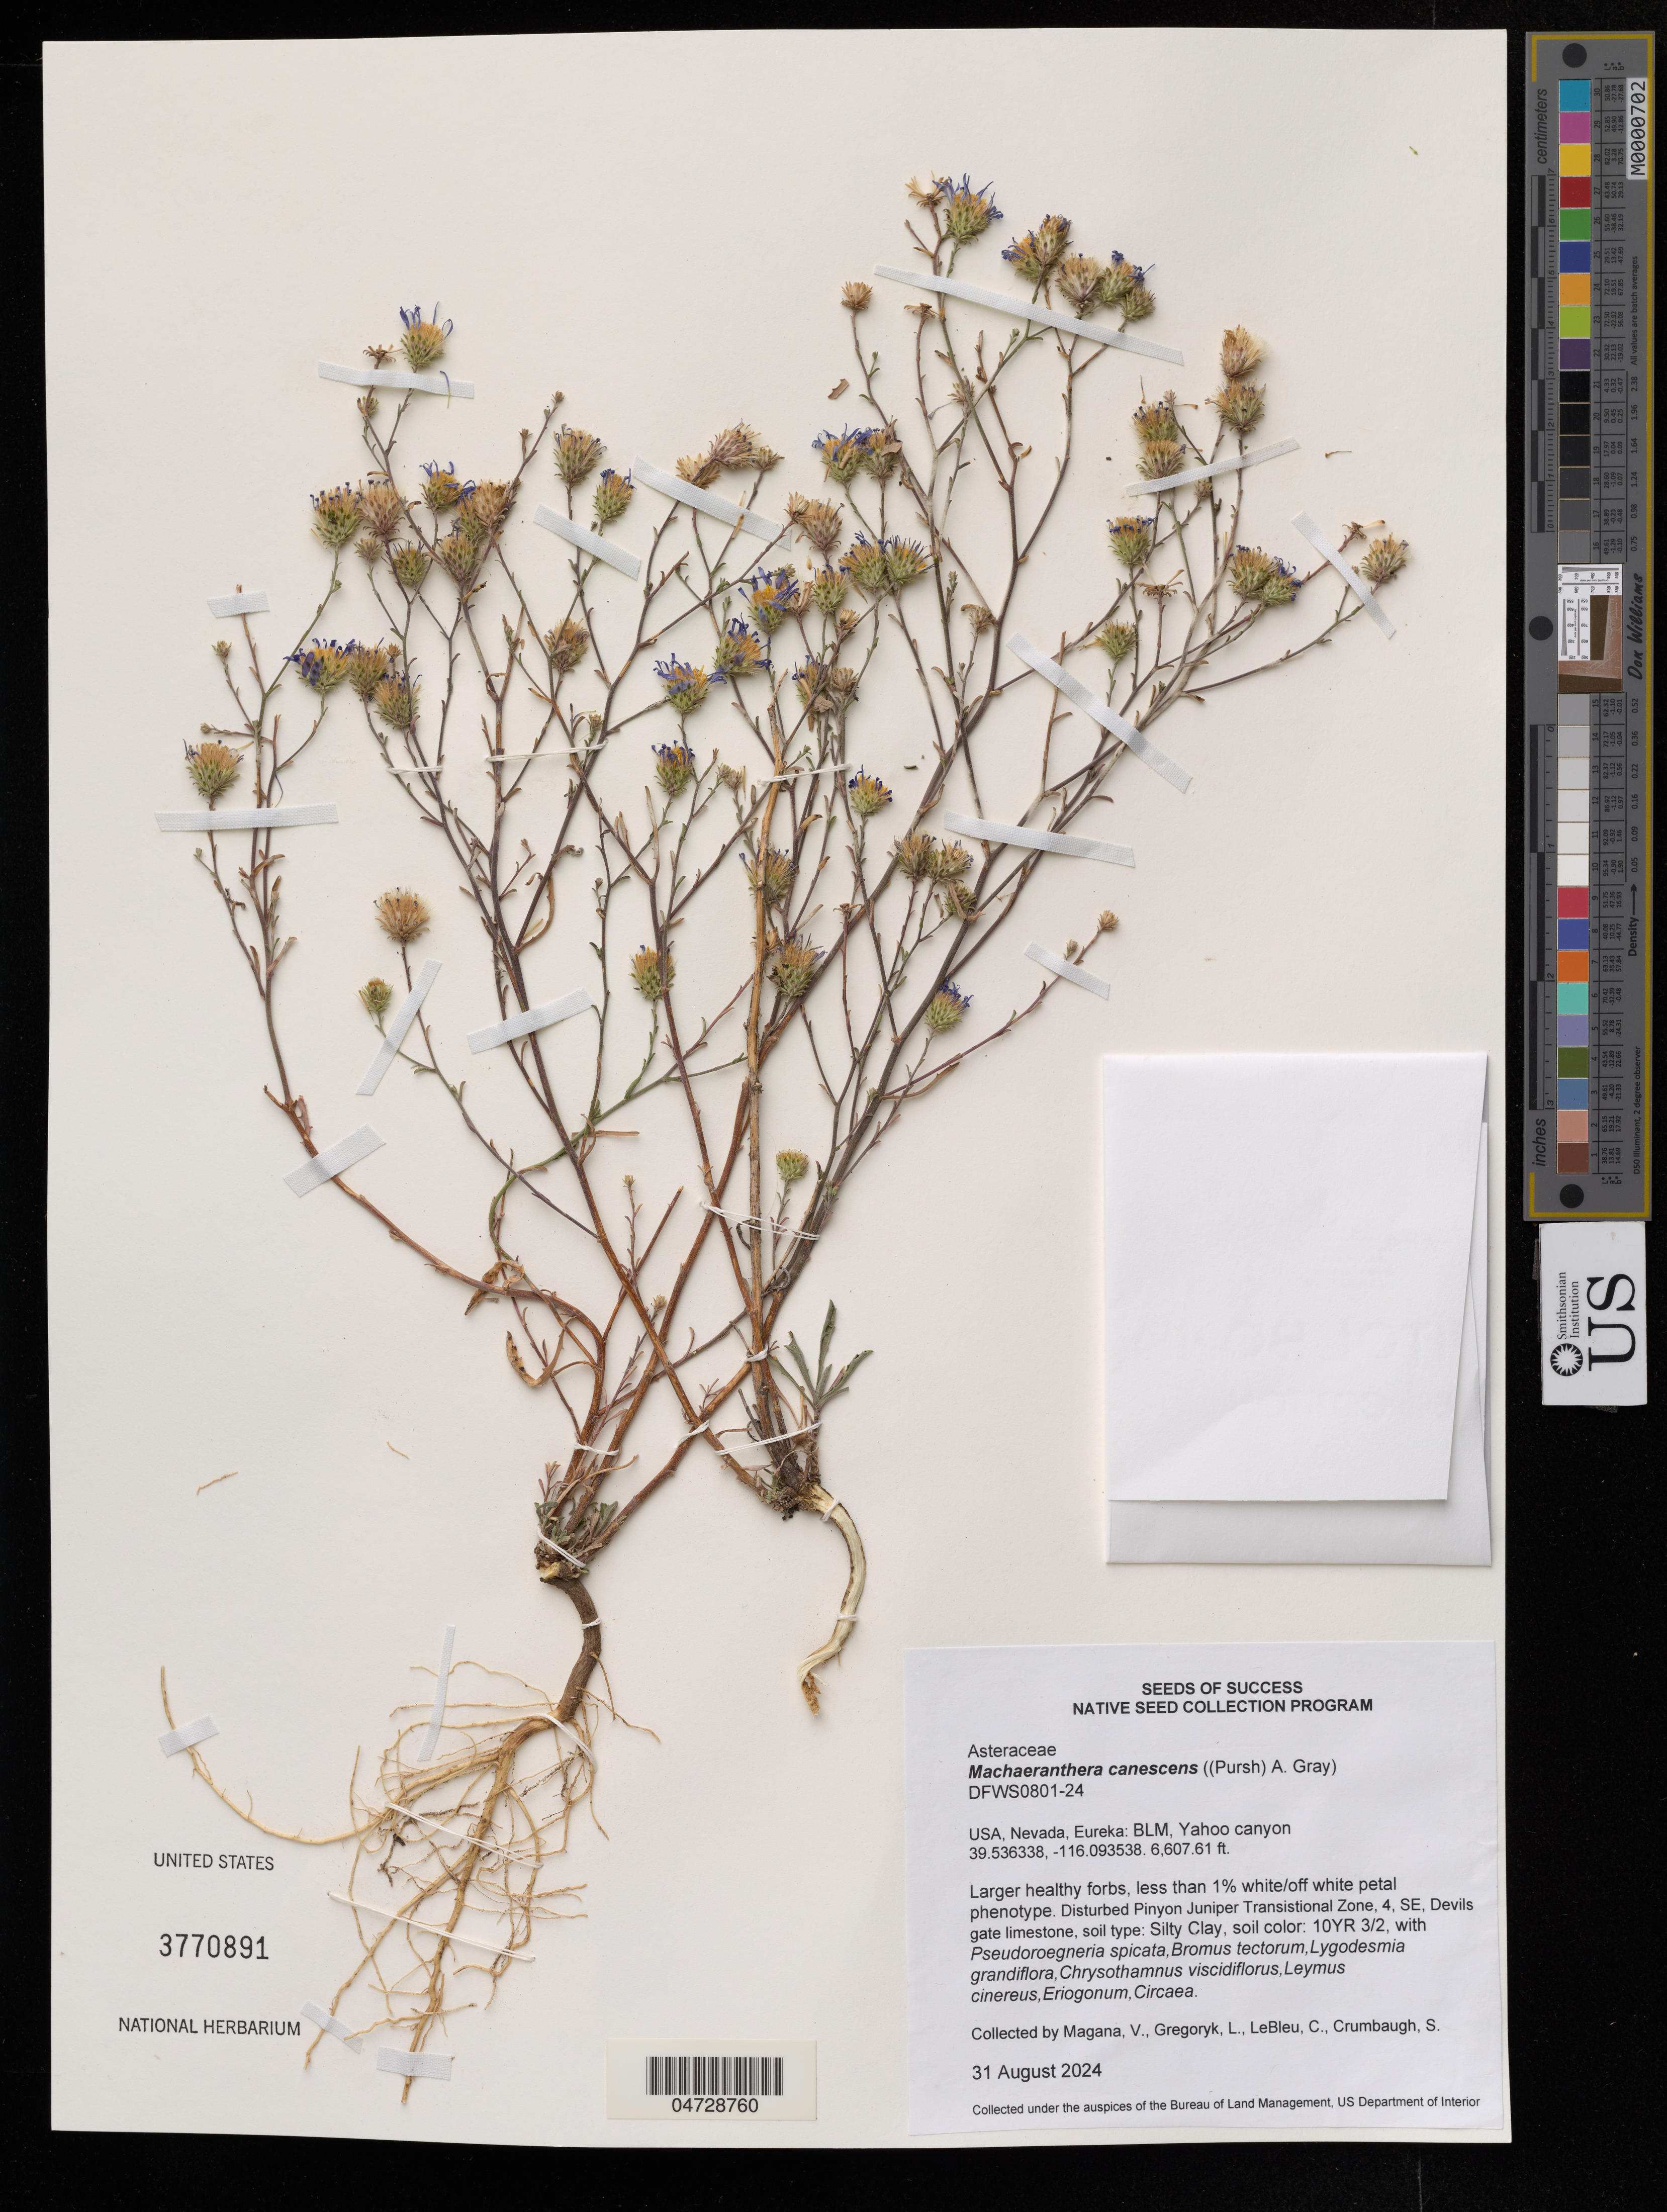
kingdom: Plantae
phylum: Tracheophyta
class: Magnoliopsida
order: Asterales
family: Asteraceae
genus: Machaeranthera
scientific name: Machaeranthera canescens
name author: (Pursh) A. Gray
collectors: V. Magana, L. Gregoryk & C. LeBleu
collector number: DFWS0801-24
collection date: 2024-08-31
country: United States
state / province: Nevada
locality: Eureka: BLM, Yahoo canyon.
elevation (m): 2014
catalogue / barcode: US 3770891